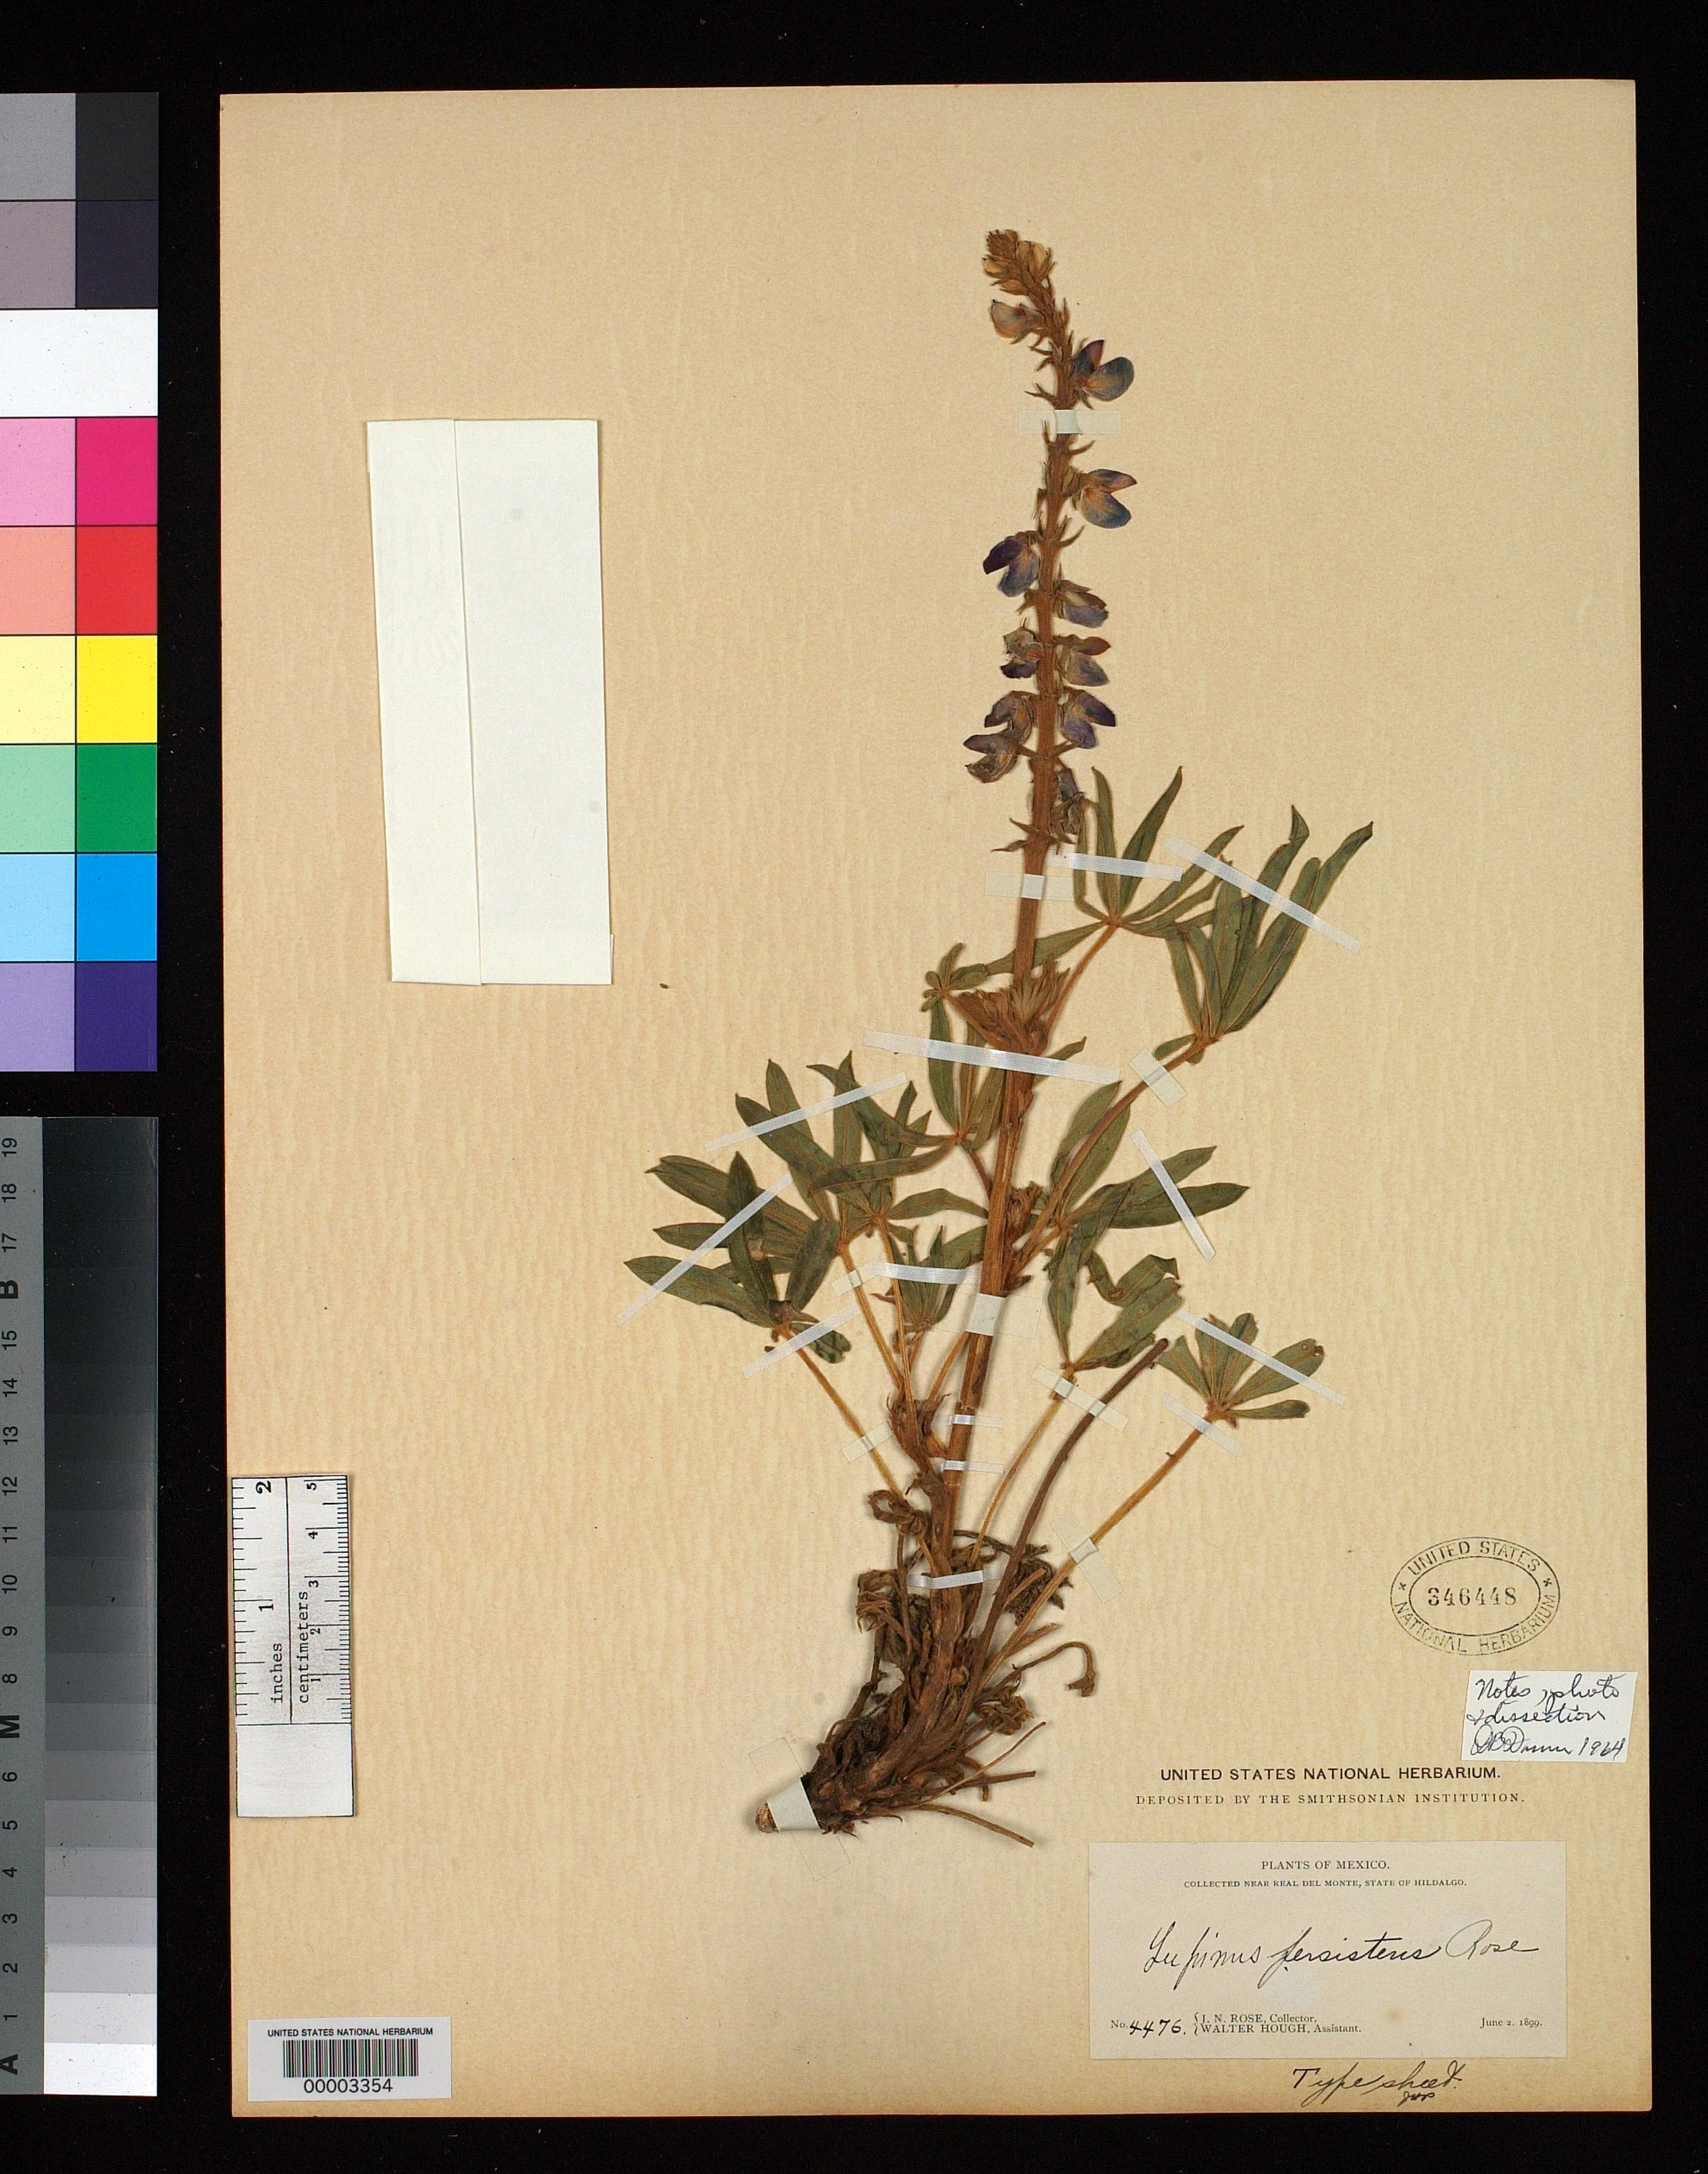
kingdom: Plantae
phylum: Tracheophyta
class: Magnoliopsida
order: Fabales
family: Fabaceae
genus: Lupinus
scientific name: Lupinus persistens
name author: Rose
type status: Holotype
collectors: J. N. Rose & W. Hough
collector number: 4476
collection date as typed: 02 Jun 1899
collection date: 1899-06-02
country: Mexico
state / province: Hidalgo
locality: Real del Monte.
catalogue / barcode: US 346448